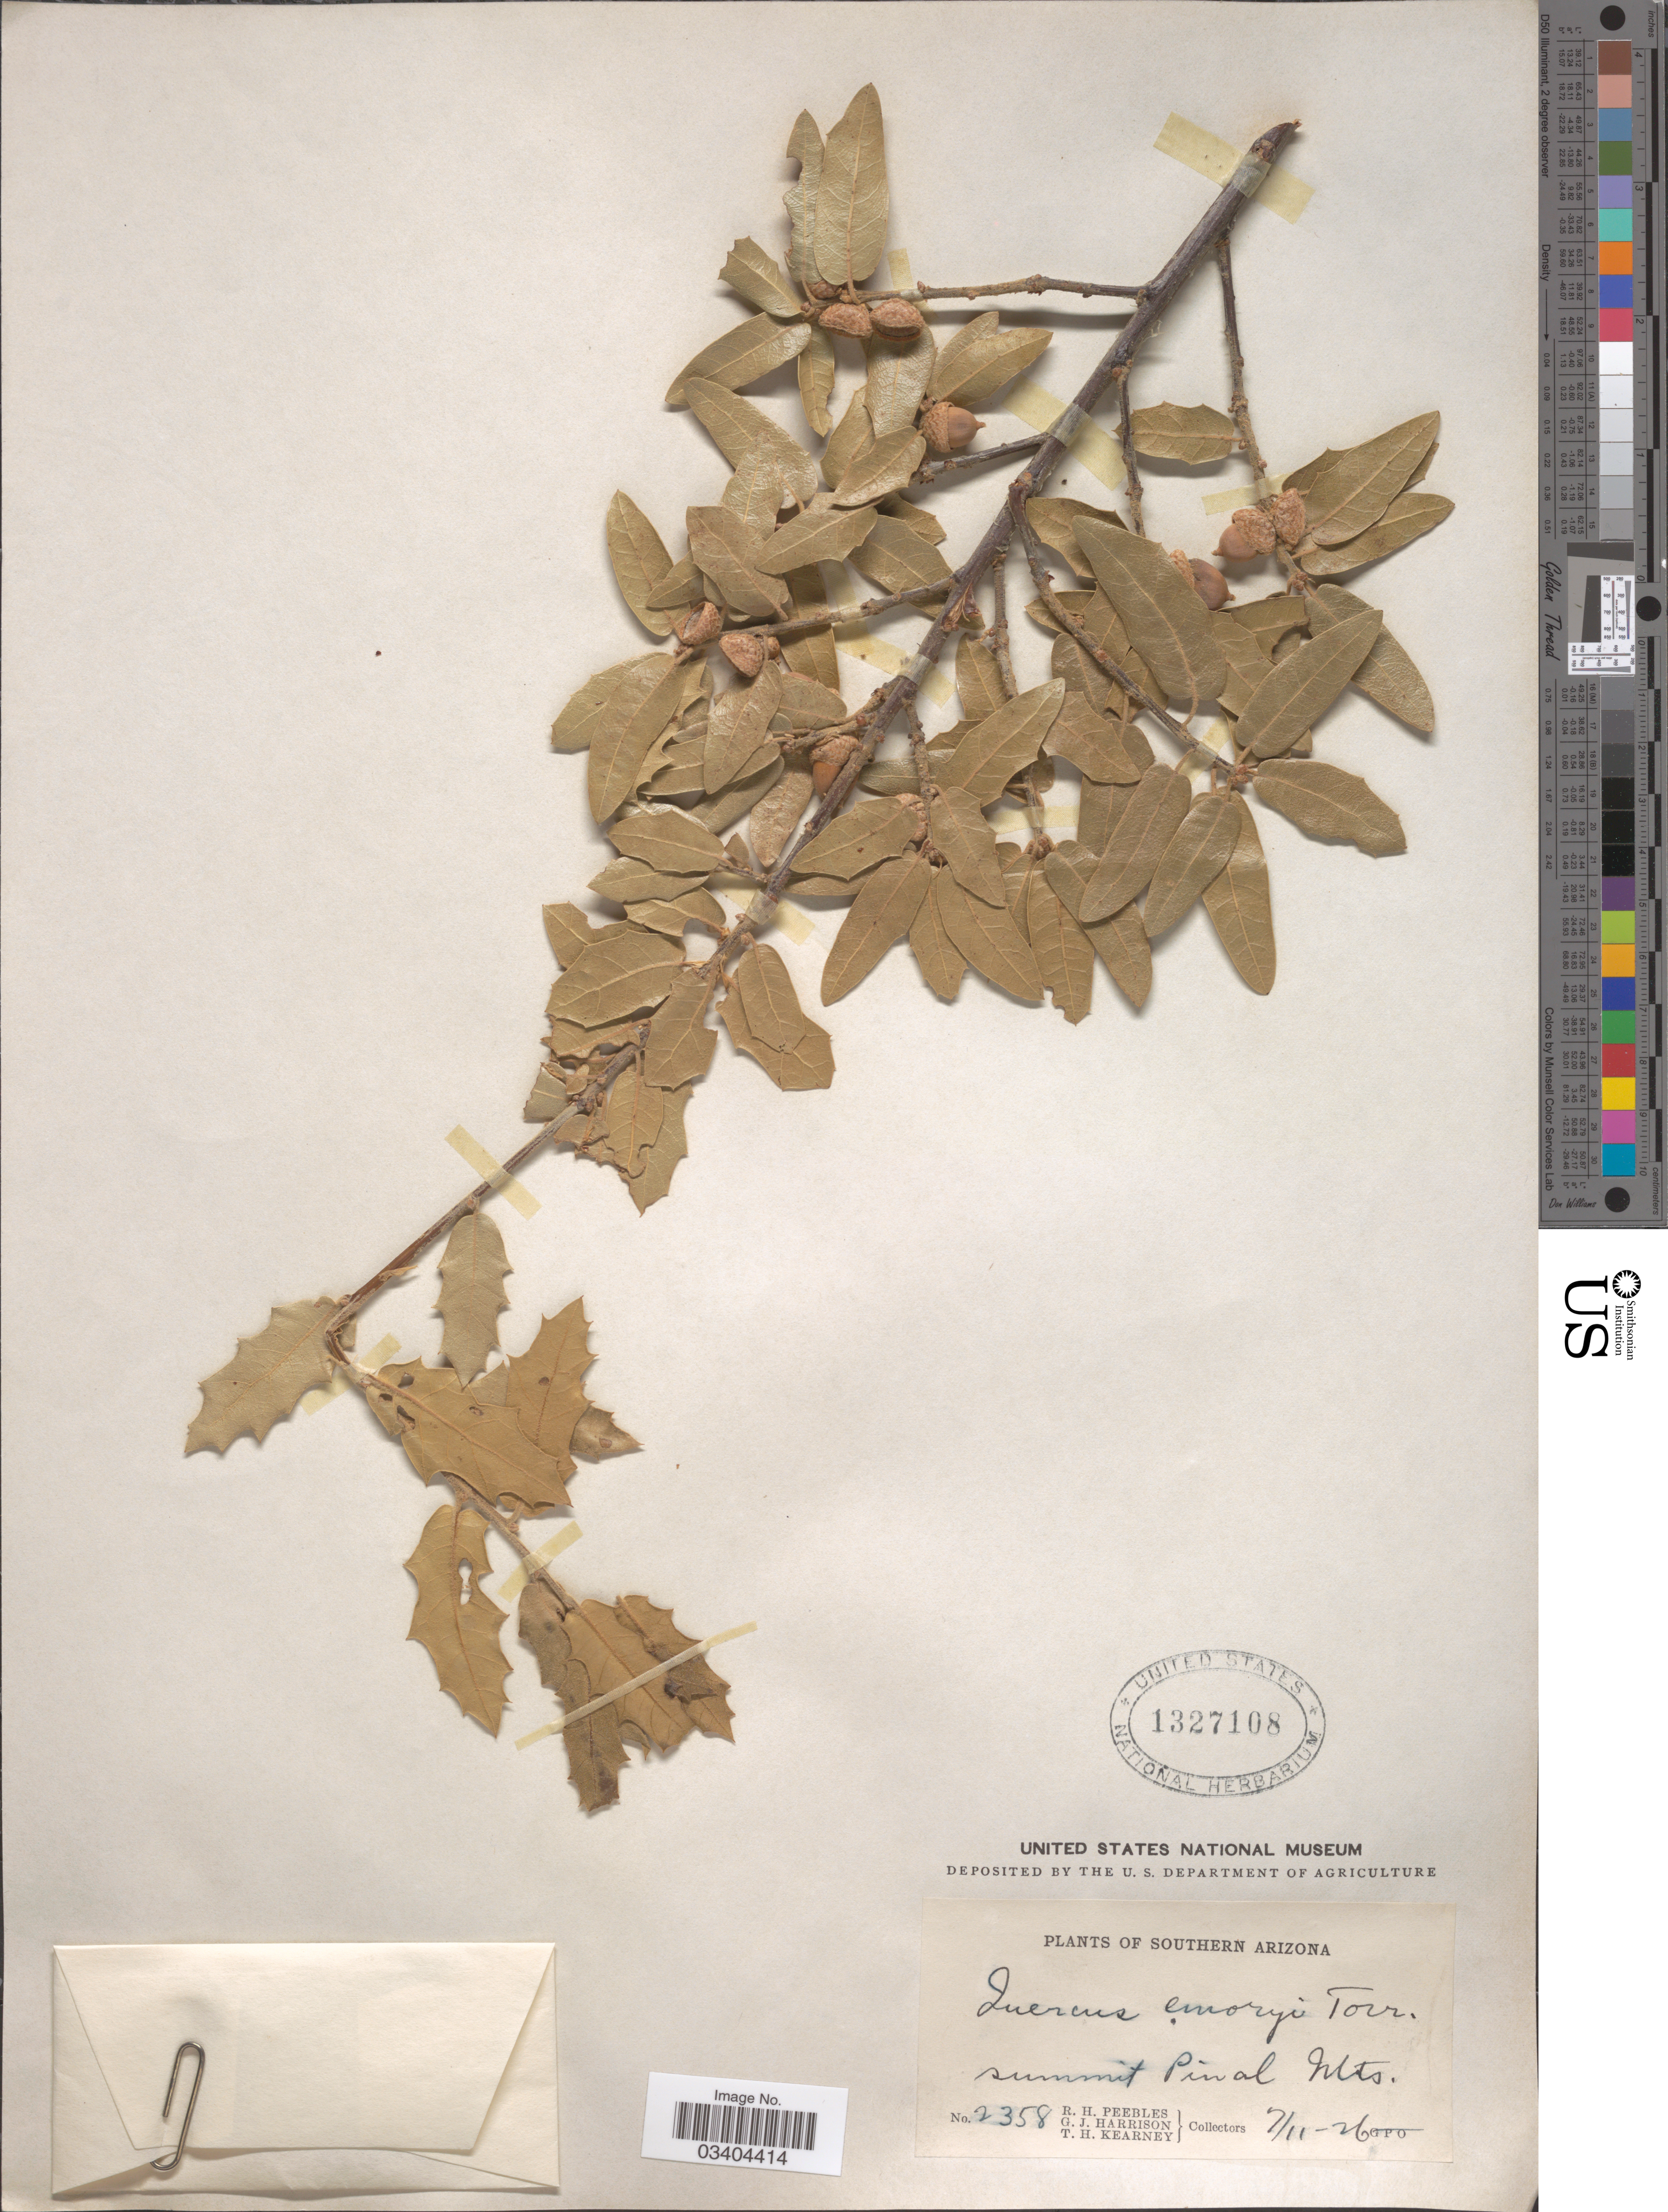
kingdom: Plantae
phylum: Tracheophyta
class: Magnoliopsida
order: Fagales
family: Fagaceae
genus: Quercus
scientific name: Quercus emoryi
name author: Torr. in Emory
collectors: R. H. Peebles, G. J. Harrison & T. H. Kearney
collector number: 2358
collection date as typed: Transcribed d/m/y: 11/7/26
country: United States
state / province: Arizona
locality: Southern Arizona. Summit Pinal Mts.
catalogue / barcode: US 1327108